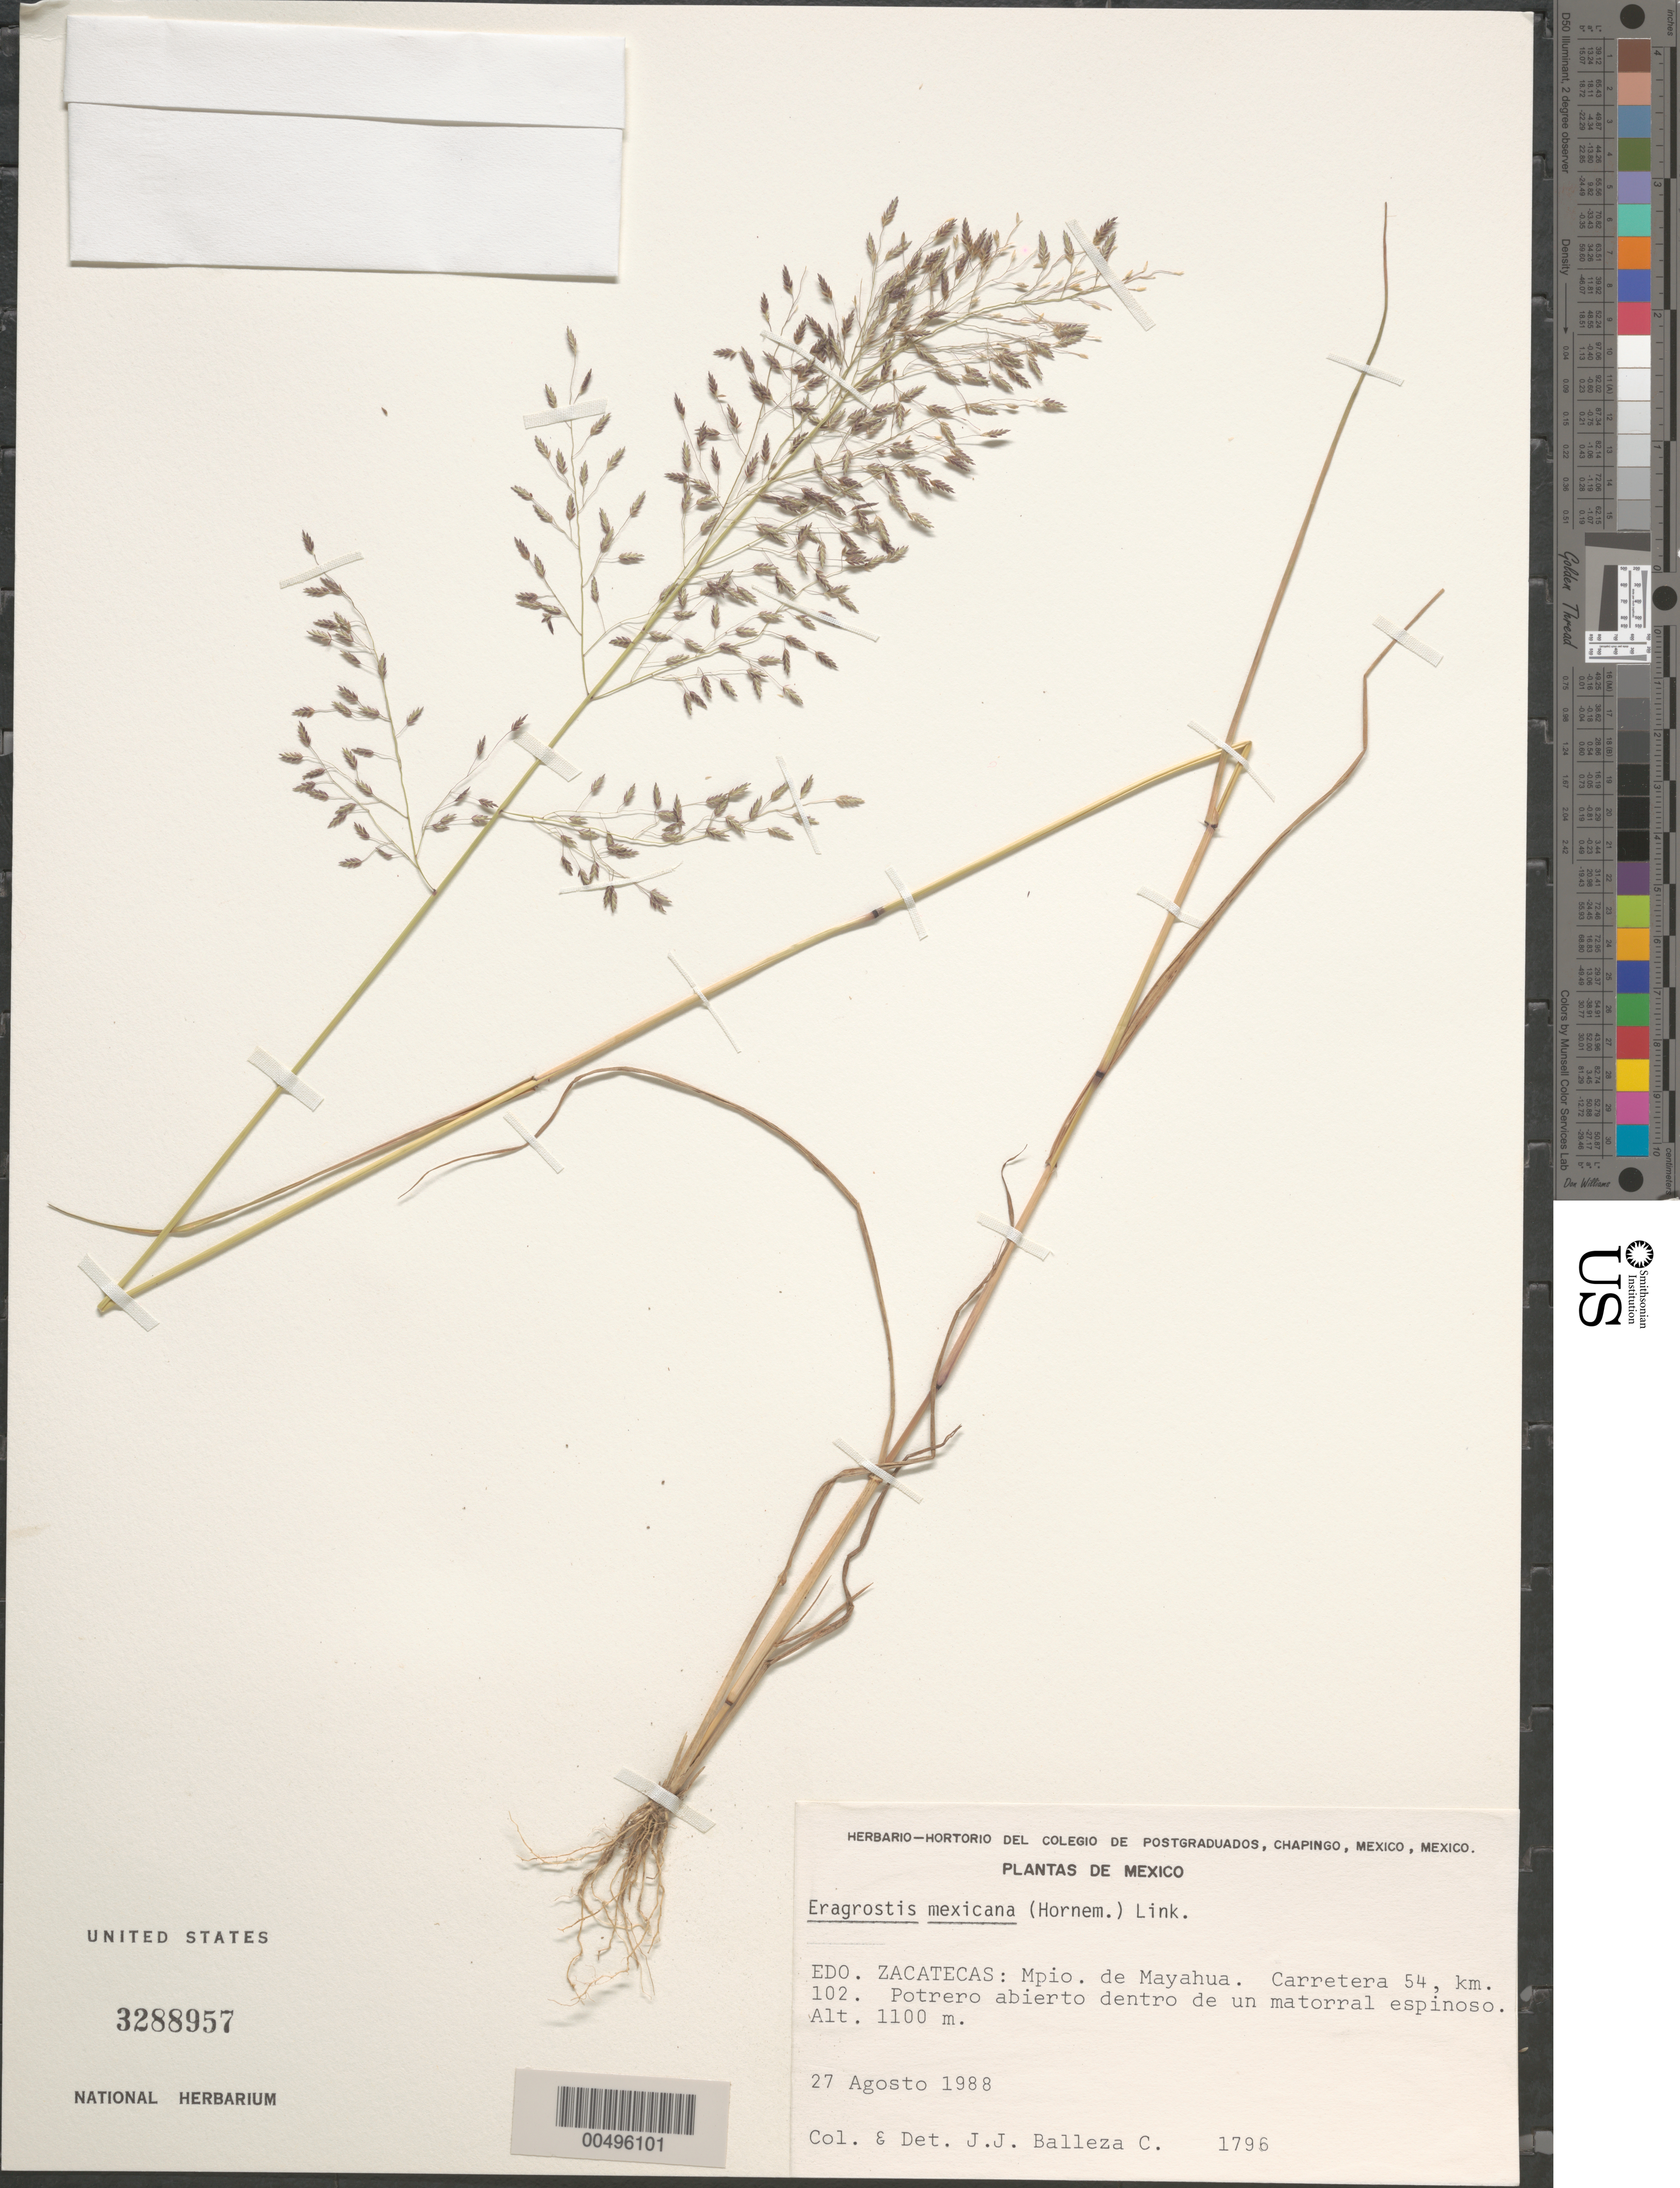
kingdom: Plantae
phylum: Tracheophyta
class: Liliopsida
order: Poales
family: Poaceae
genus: Eragrostis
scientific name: Eragrostis mexicana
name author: (Hornem.) Link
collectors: J. J. Balleza C.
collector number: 1796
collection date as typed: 27 Aug 1988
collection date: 1988-08-27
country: Mexico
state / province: Zacatecas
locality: Mayahua Mun., Carretera 54, Km 102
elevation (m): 1100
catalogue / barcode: US 3288957